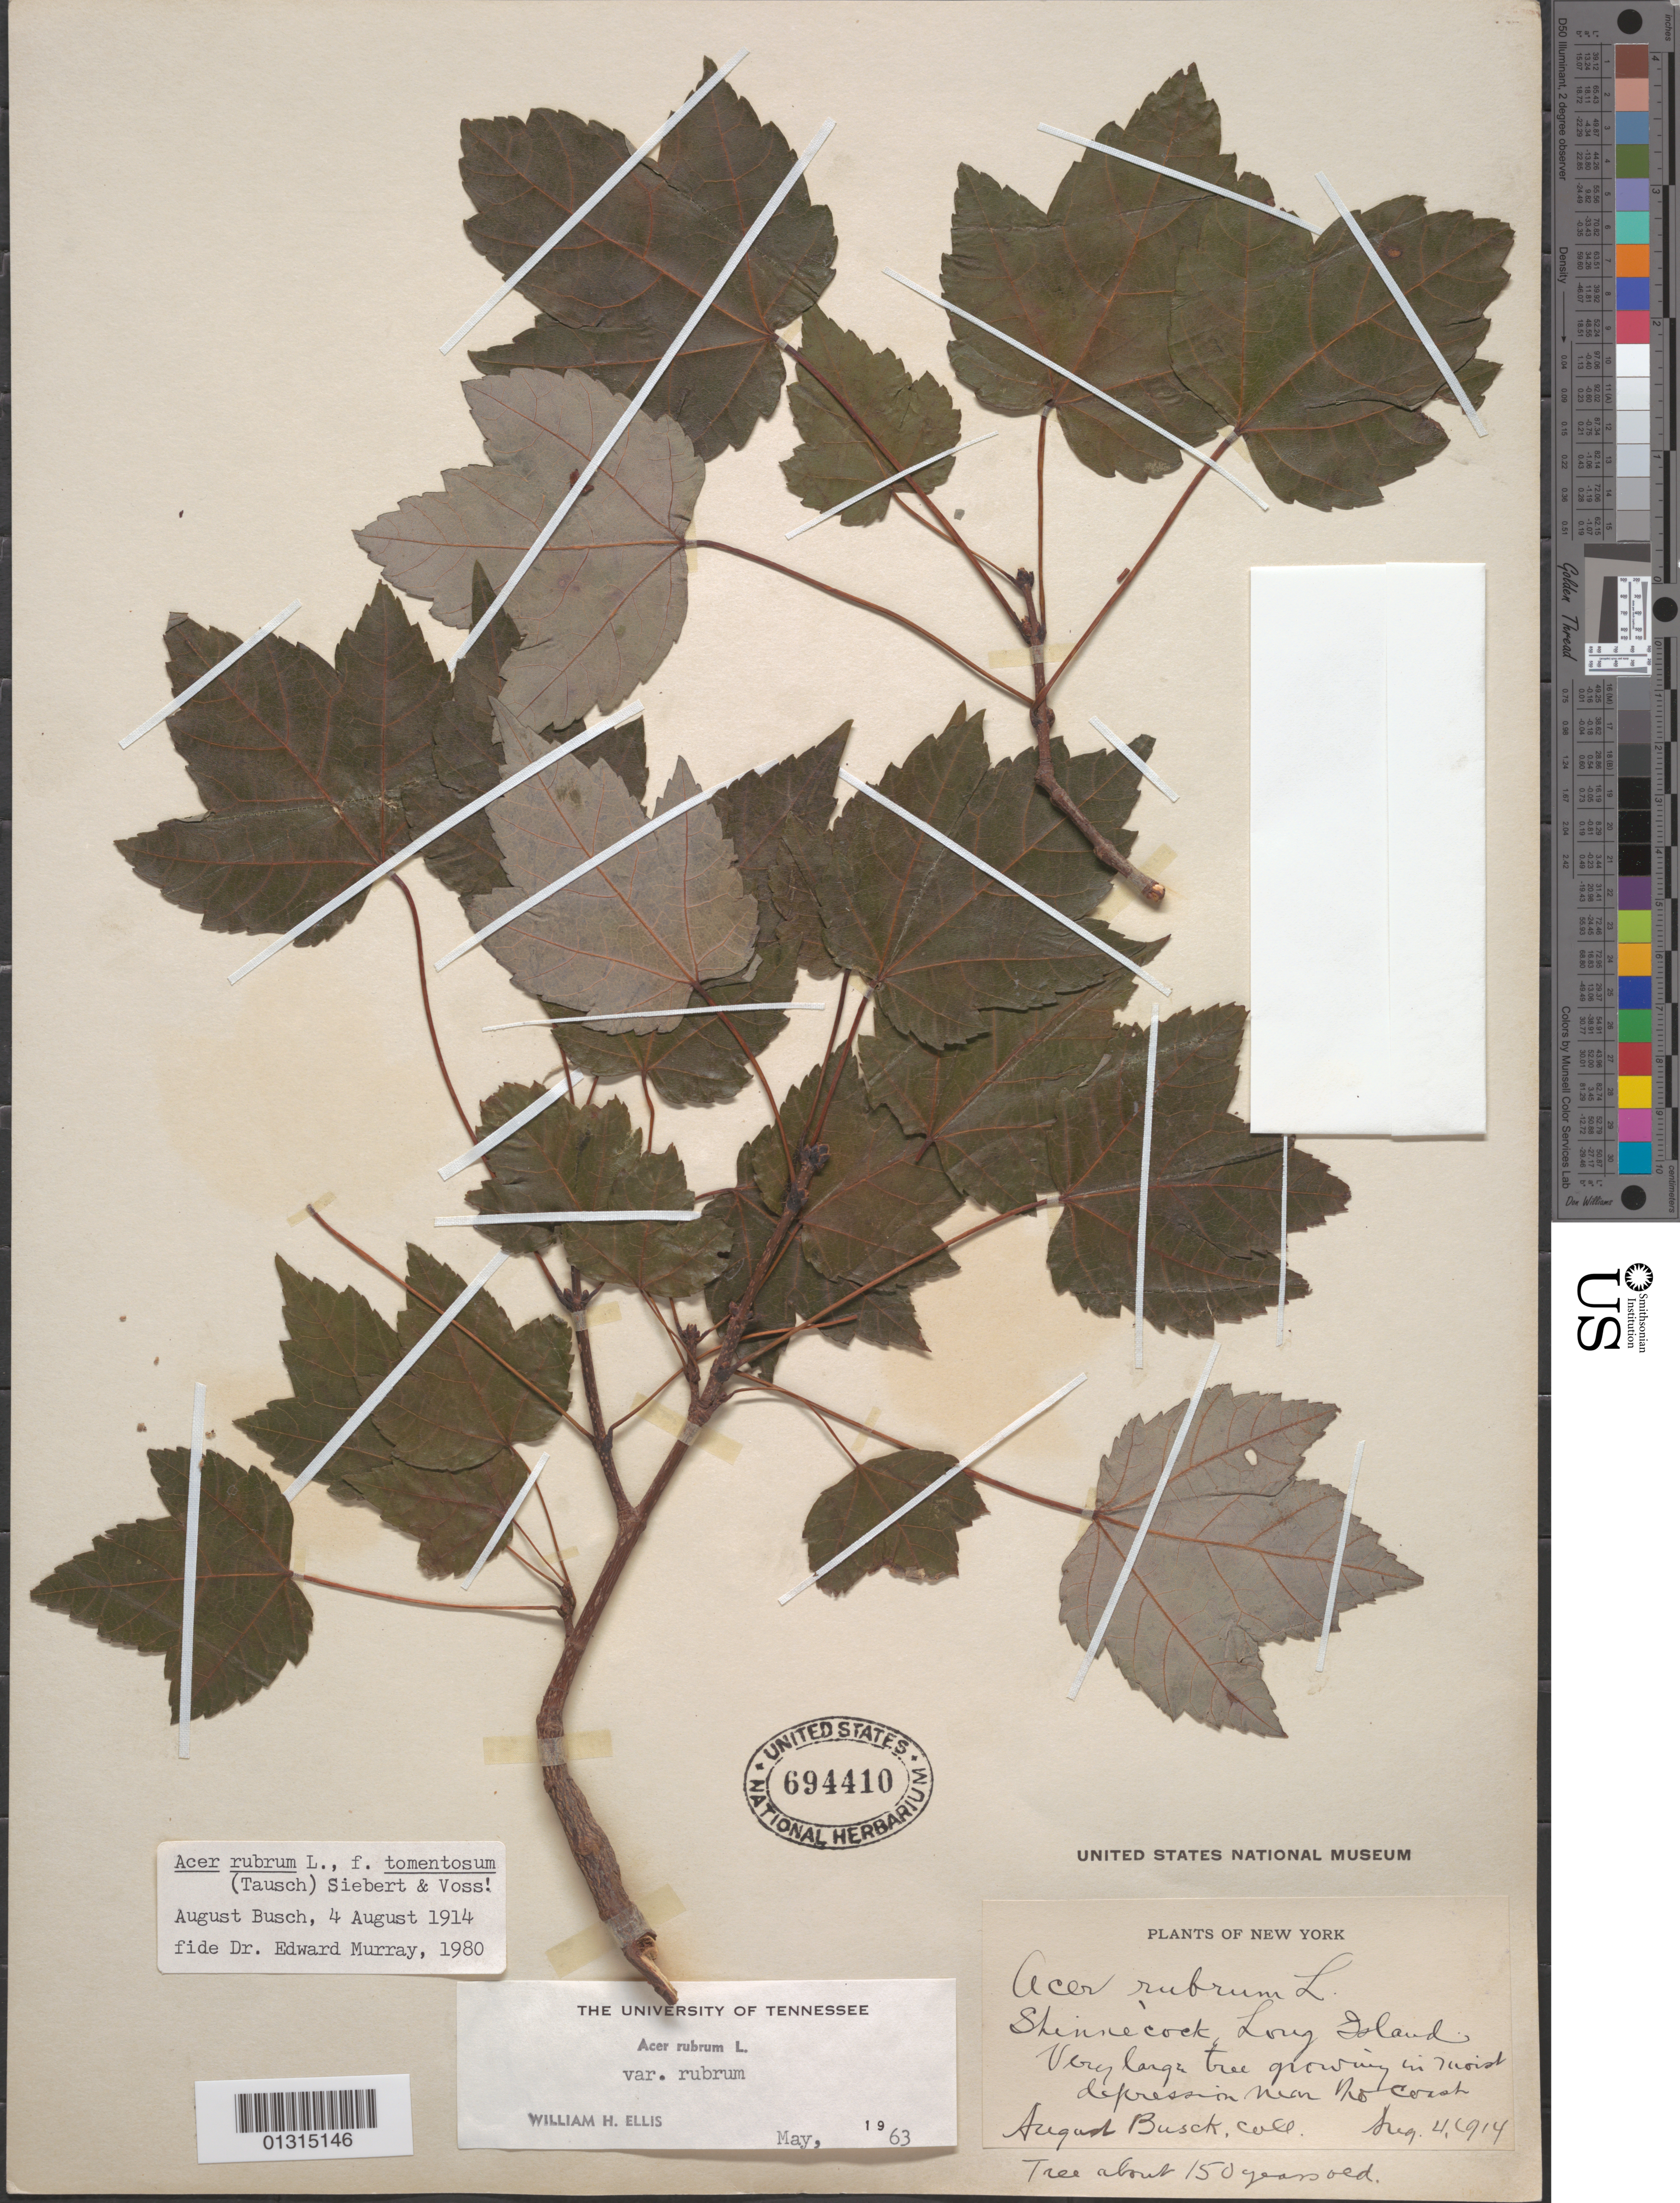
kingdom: Plantae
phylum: Tracheophyta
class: Magnoliopsida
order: Sapindales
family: Sapindaceae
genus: Acer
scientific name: Acer rubrum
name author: L.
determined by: Ellis, W. H.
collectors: A. Busck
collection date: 1914-08-04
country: United States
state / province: New York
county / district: Suffolk County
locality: Shinnecock, Long Island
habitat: Growing in moist depression near the coast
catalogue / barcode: US 694410